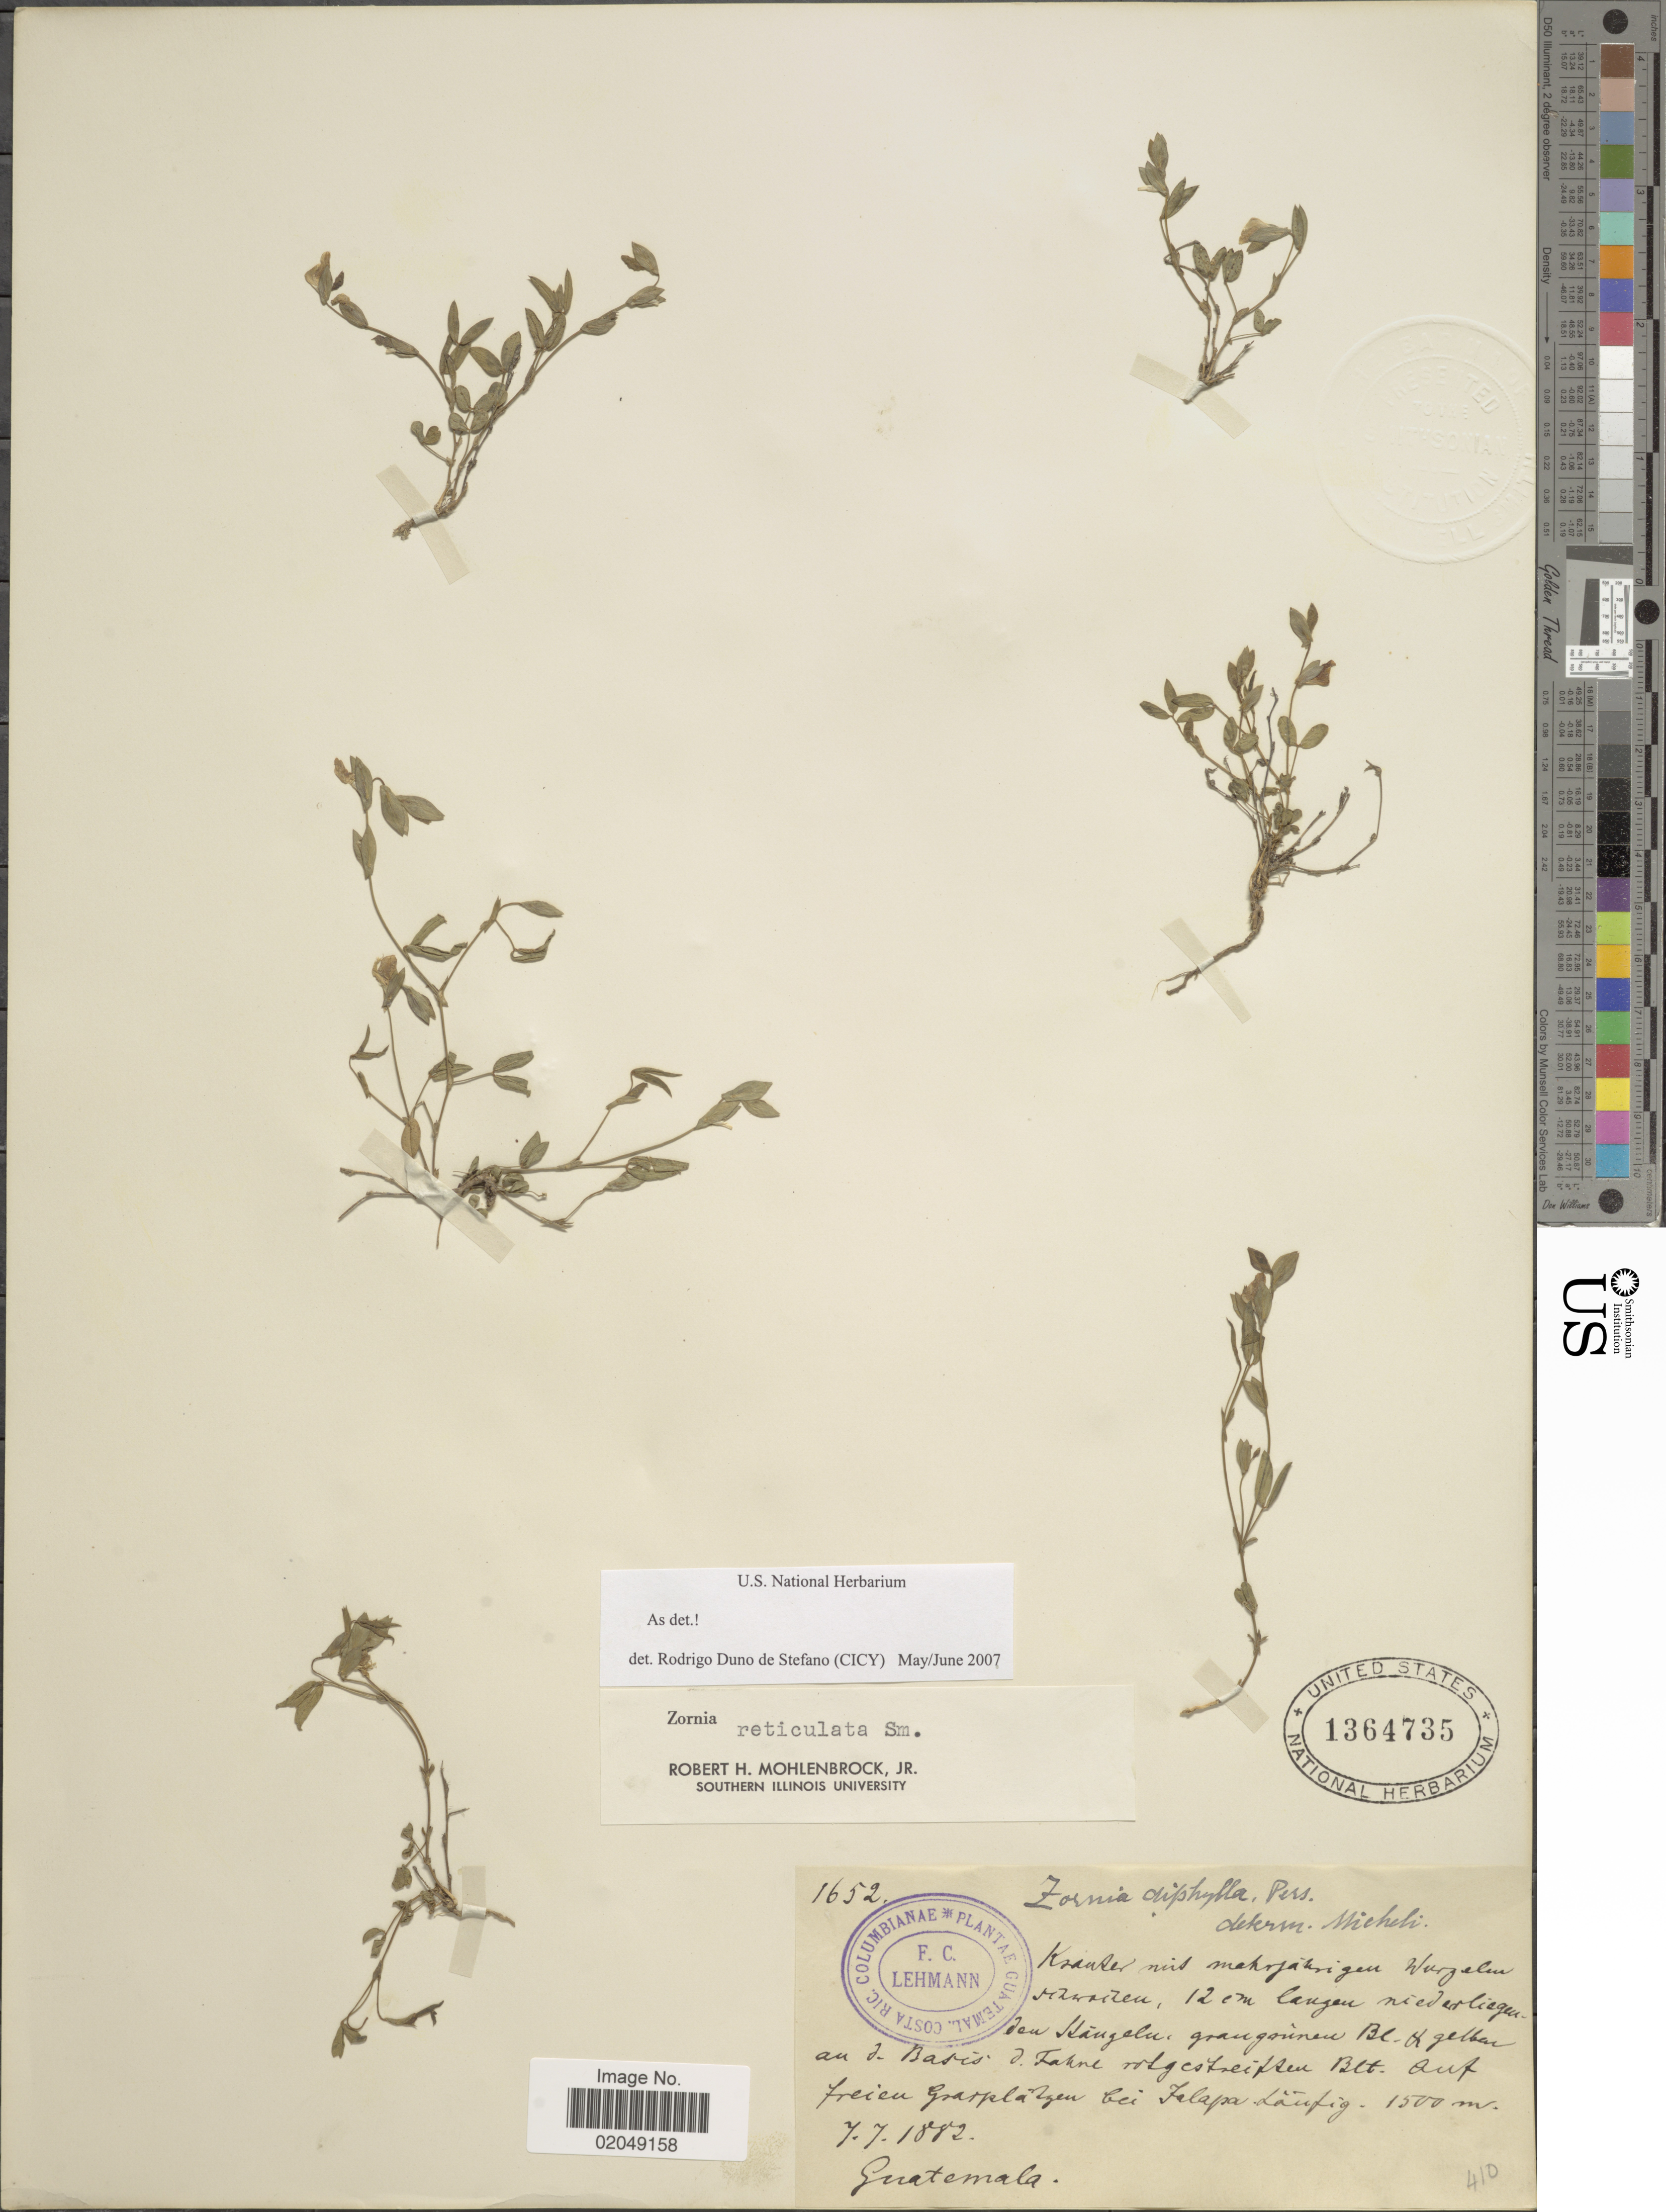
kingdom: Plantae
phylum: Tracheophyta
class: Magnoliopsida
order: Fabales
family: Fabaceae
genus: Zornia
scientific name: Zornia reticulata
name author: Sm.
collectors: F. C. Lehmann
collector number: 1652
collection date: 1882-07-07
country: Guatemala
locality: Auf freien Grasplazen bei Jalapa haufig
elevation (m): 1500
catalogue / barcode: US 1364735